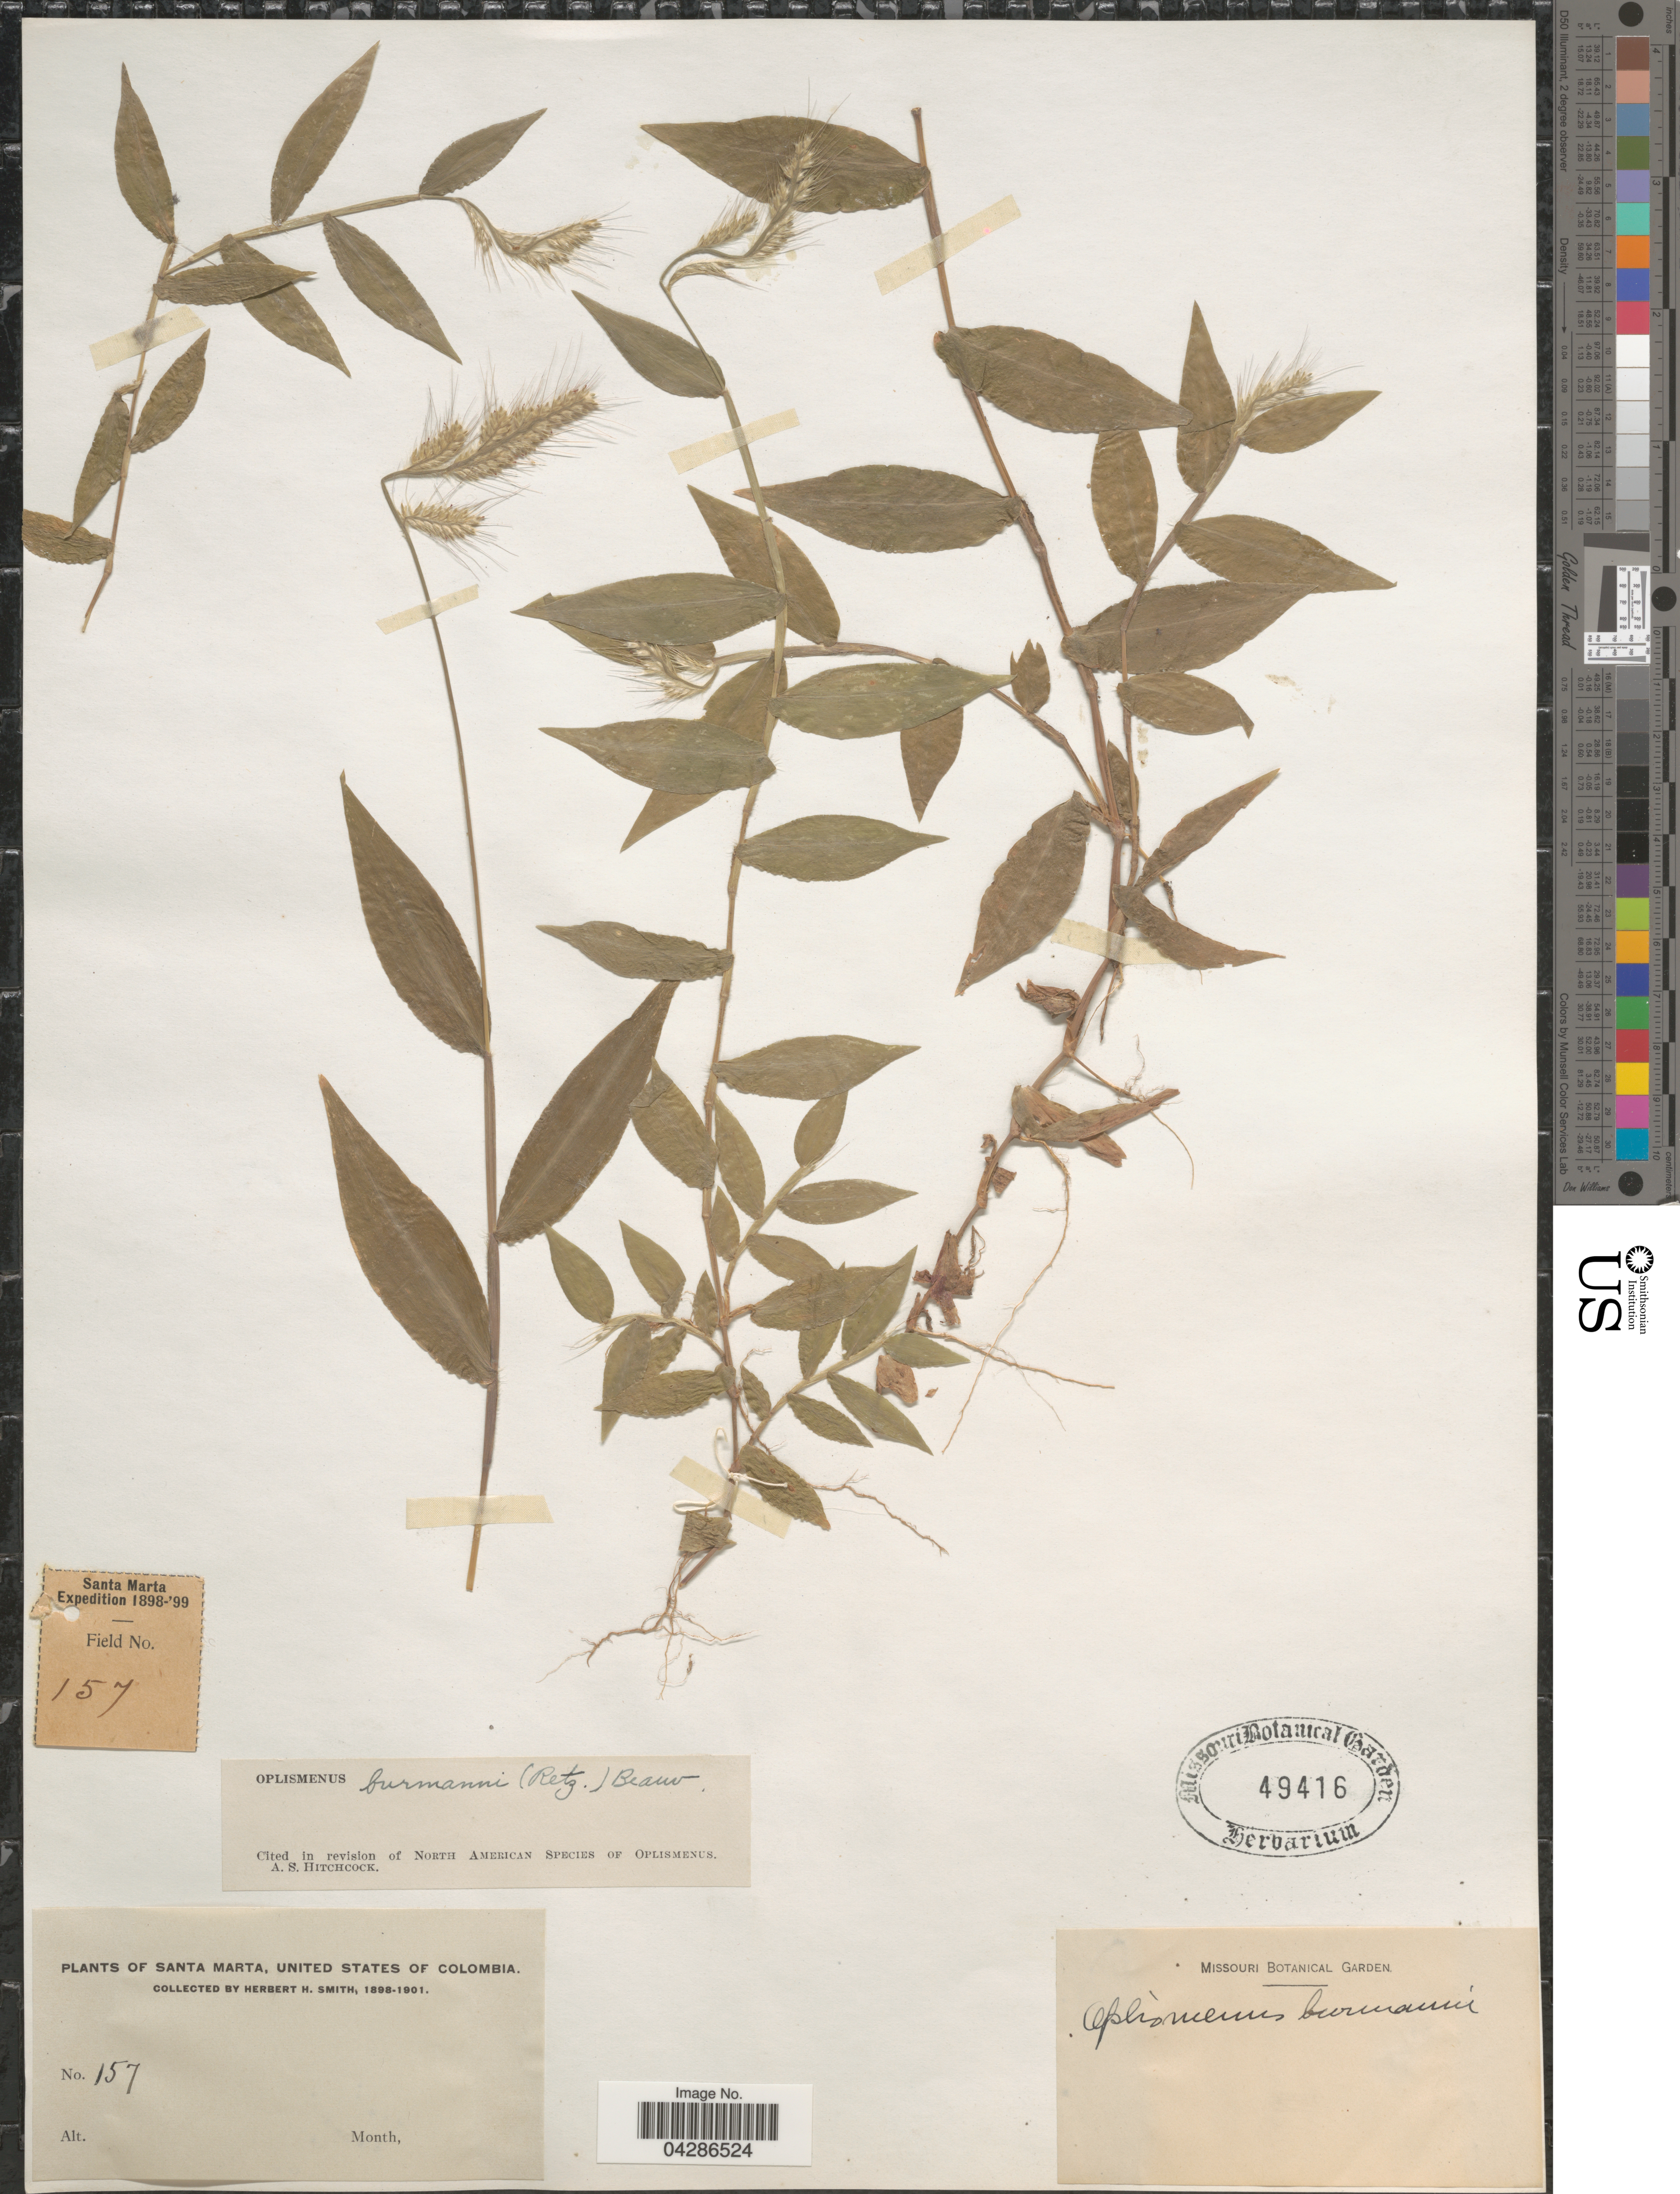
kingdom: Plantae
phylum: Tracheophyta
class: Liliopsida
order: Poales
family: Poaceae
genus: Oplismenus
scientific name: Oplismenus burmannii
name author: (Retz.) P. Beauv.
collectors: Herbert H. Smith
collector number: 157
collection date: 1898/1901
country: Colombia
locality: Santa Marta Expedition 1898-'99. Santa Marta, United States of Colombia.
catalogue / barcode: US 49416